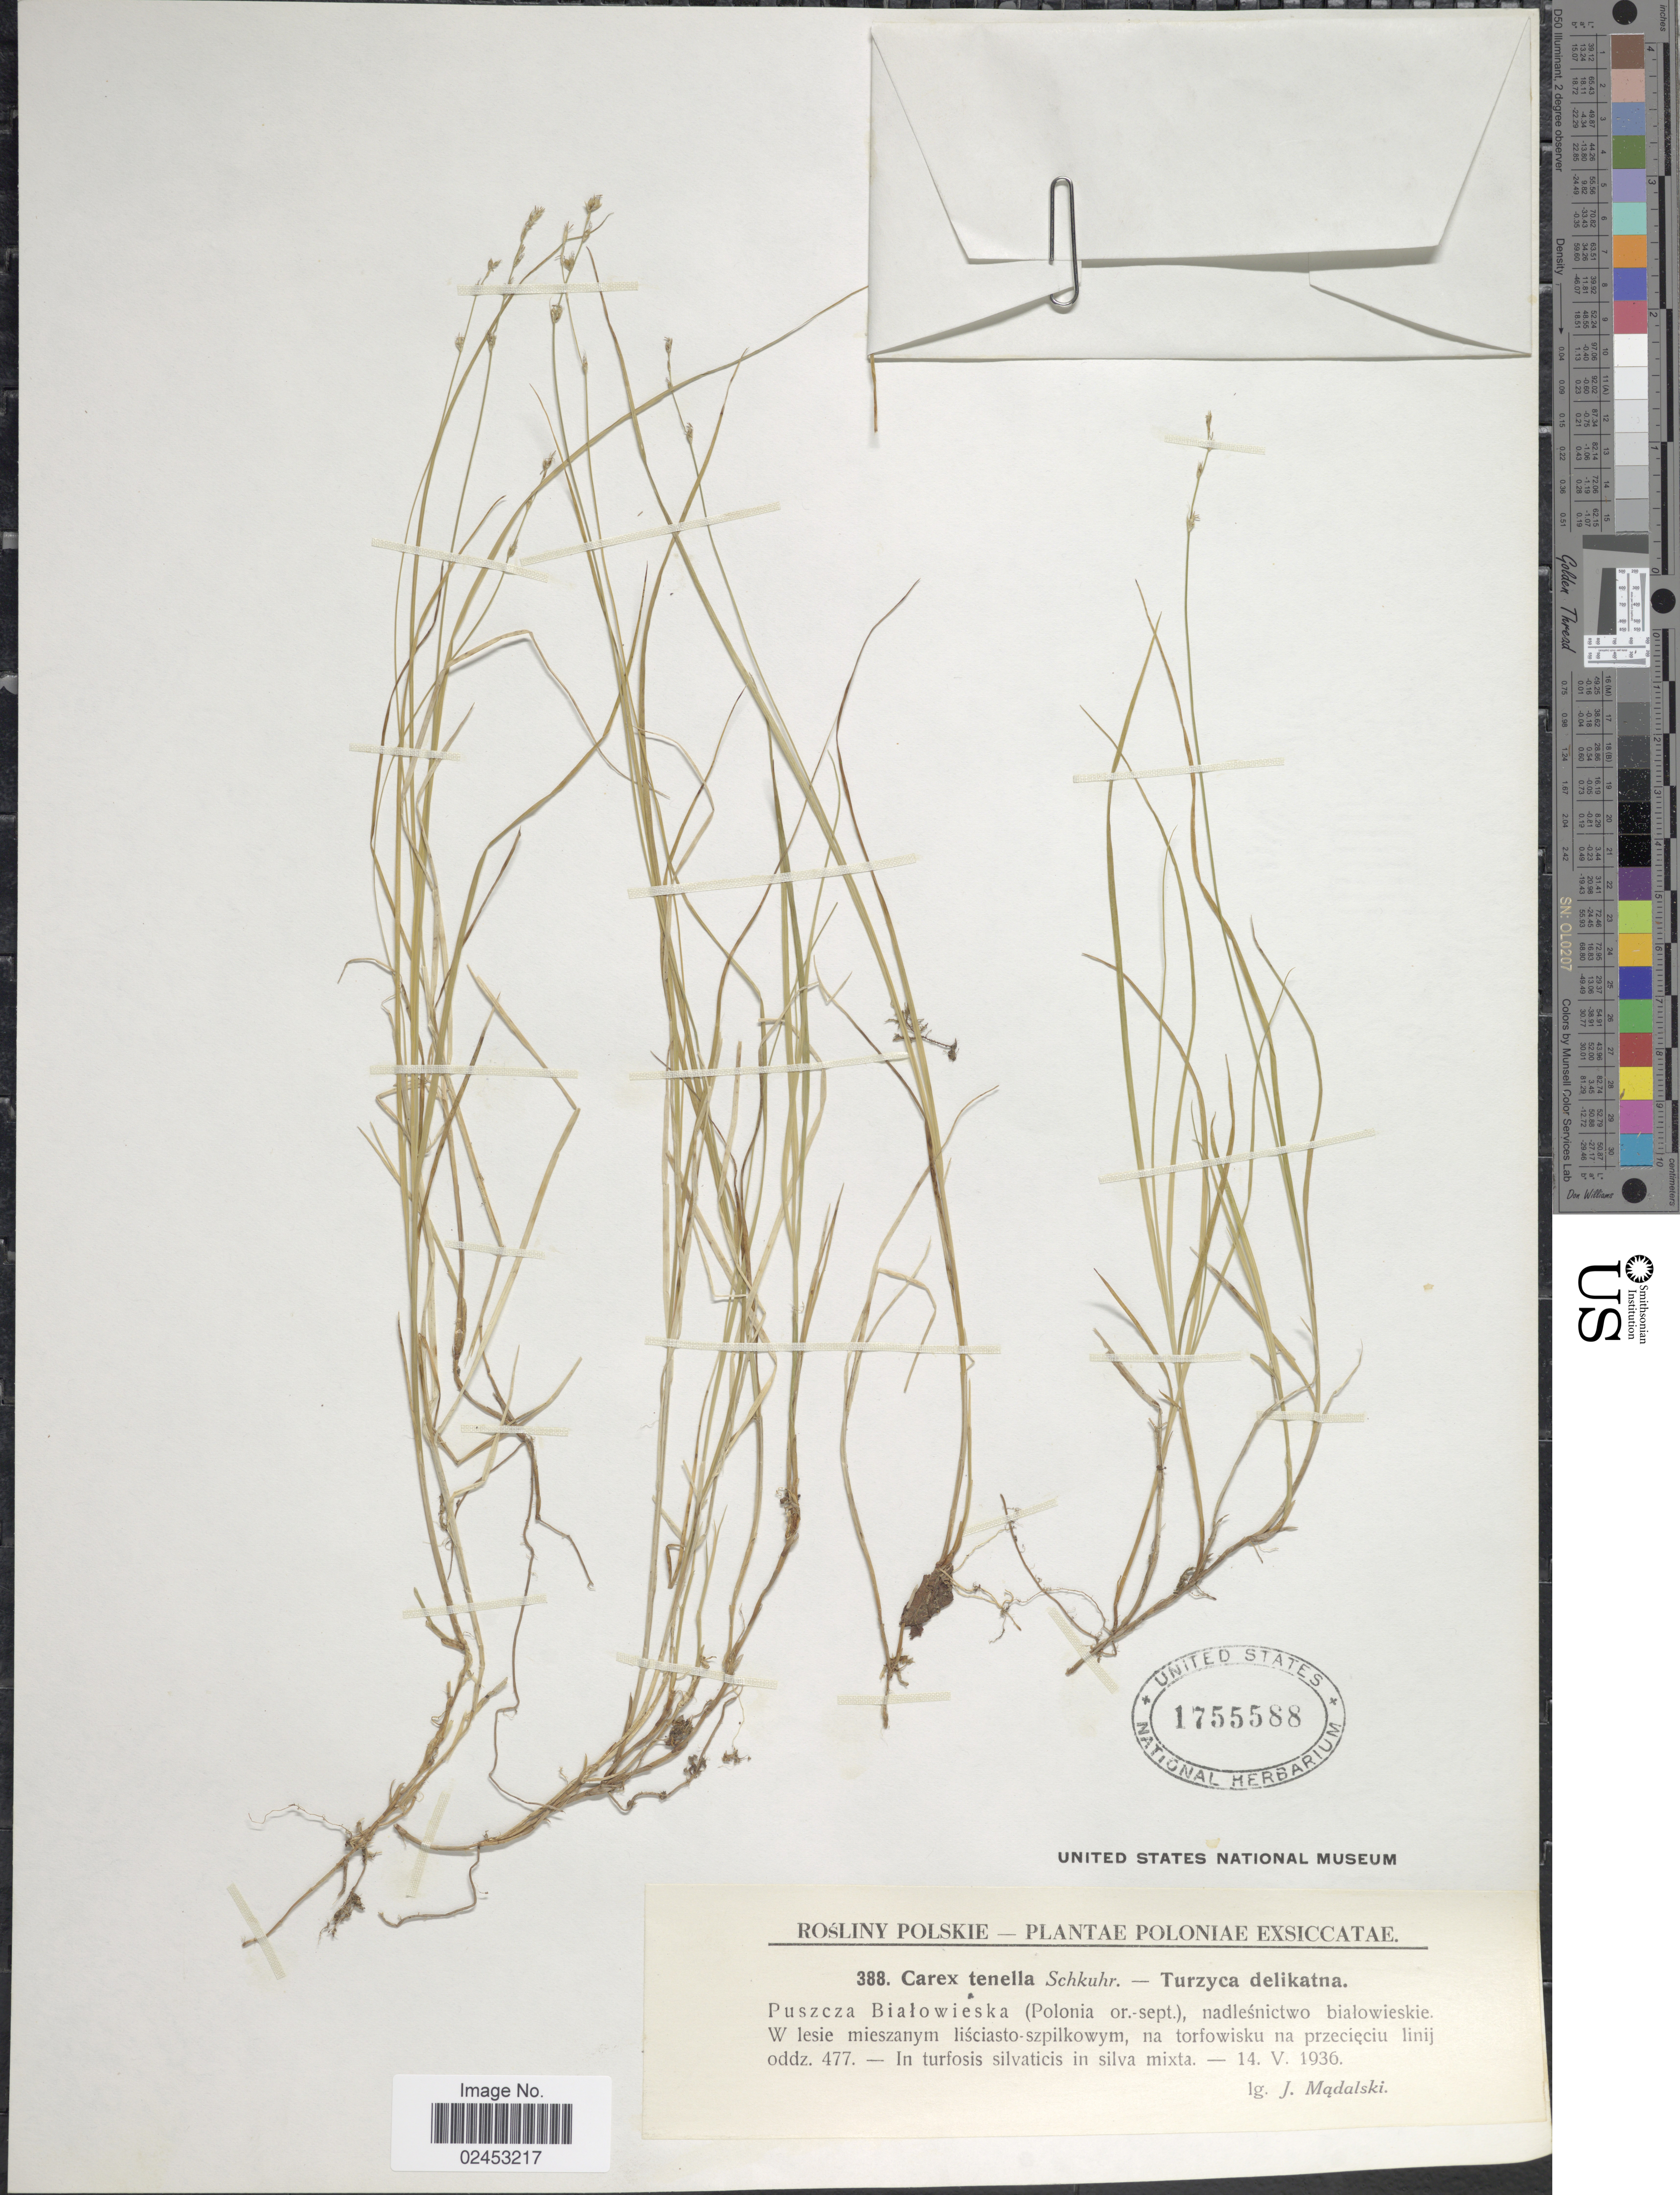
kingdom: Plantae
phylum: Tracheophyta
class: Liliopsida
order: Poales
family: Cyperaceae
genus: Carex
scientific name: Carex disperma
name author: Dewey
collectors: J. Mqdalski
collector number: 388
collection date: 1936-05-14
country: Poland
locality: Poloniae, Puszcza Bialowieska (Polonie or.-sept.), nadlesnictwo bialowieskie, W lesie mieszanym lisciasto-szpilkowym, na torfowisku na przecieciu linij odds 477, in turfosis silvaticis in silva mixta.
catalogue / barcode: US 1755588